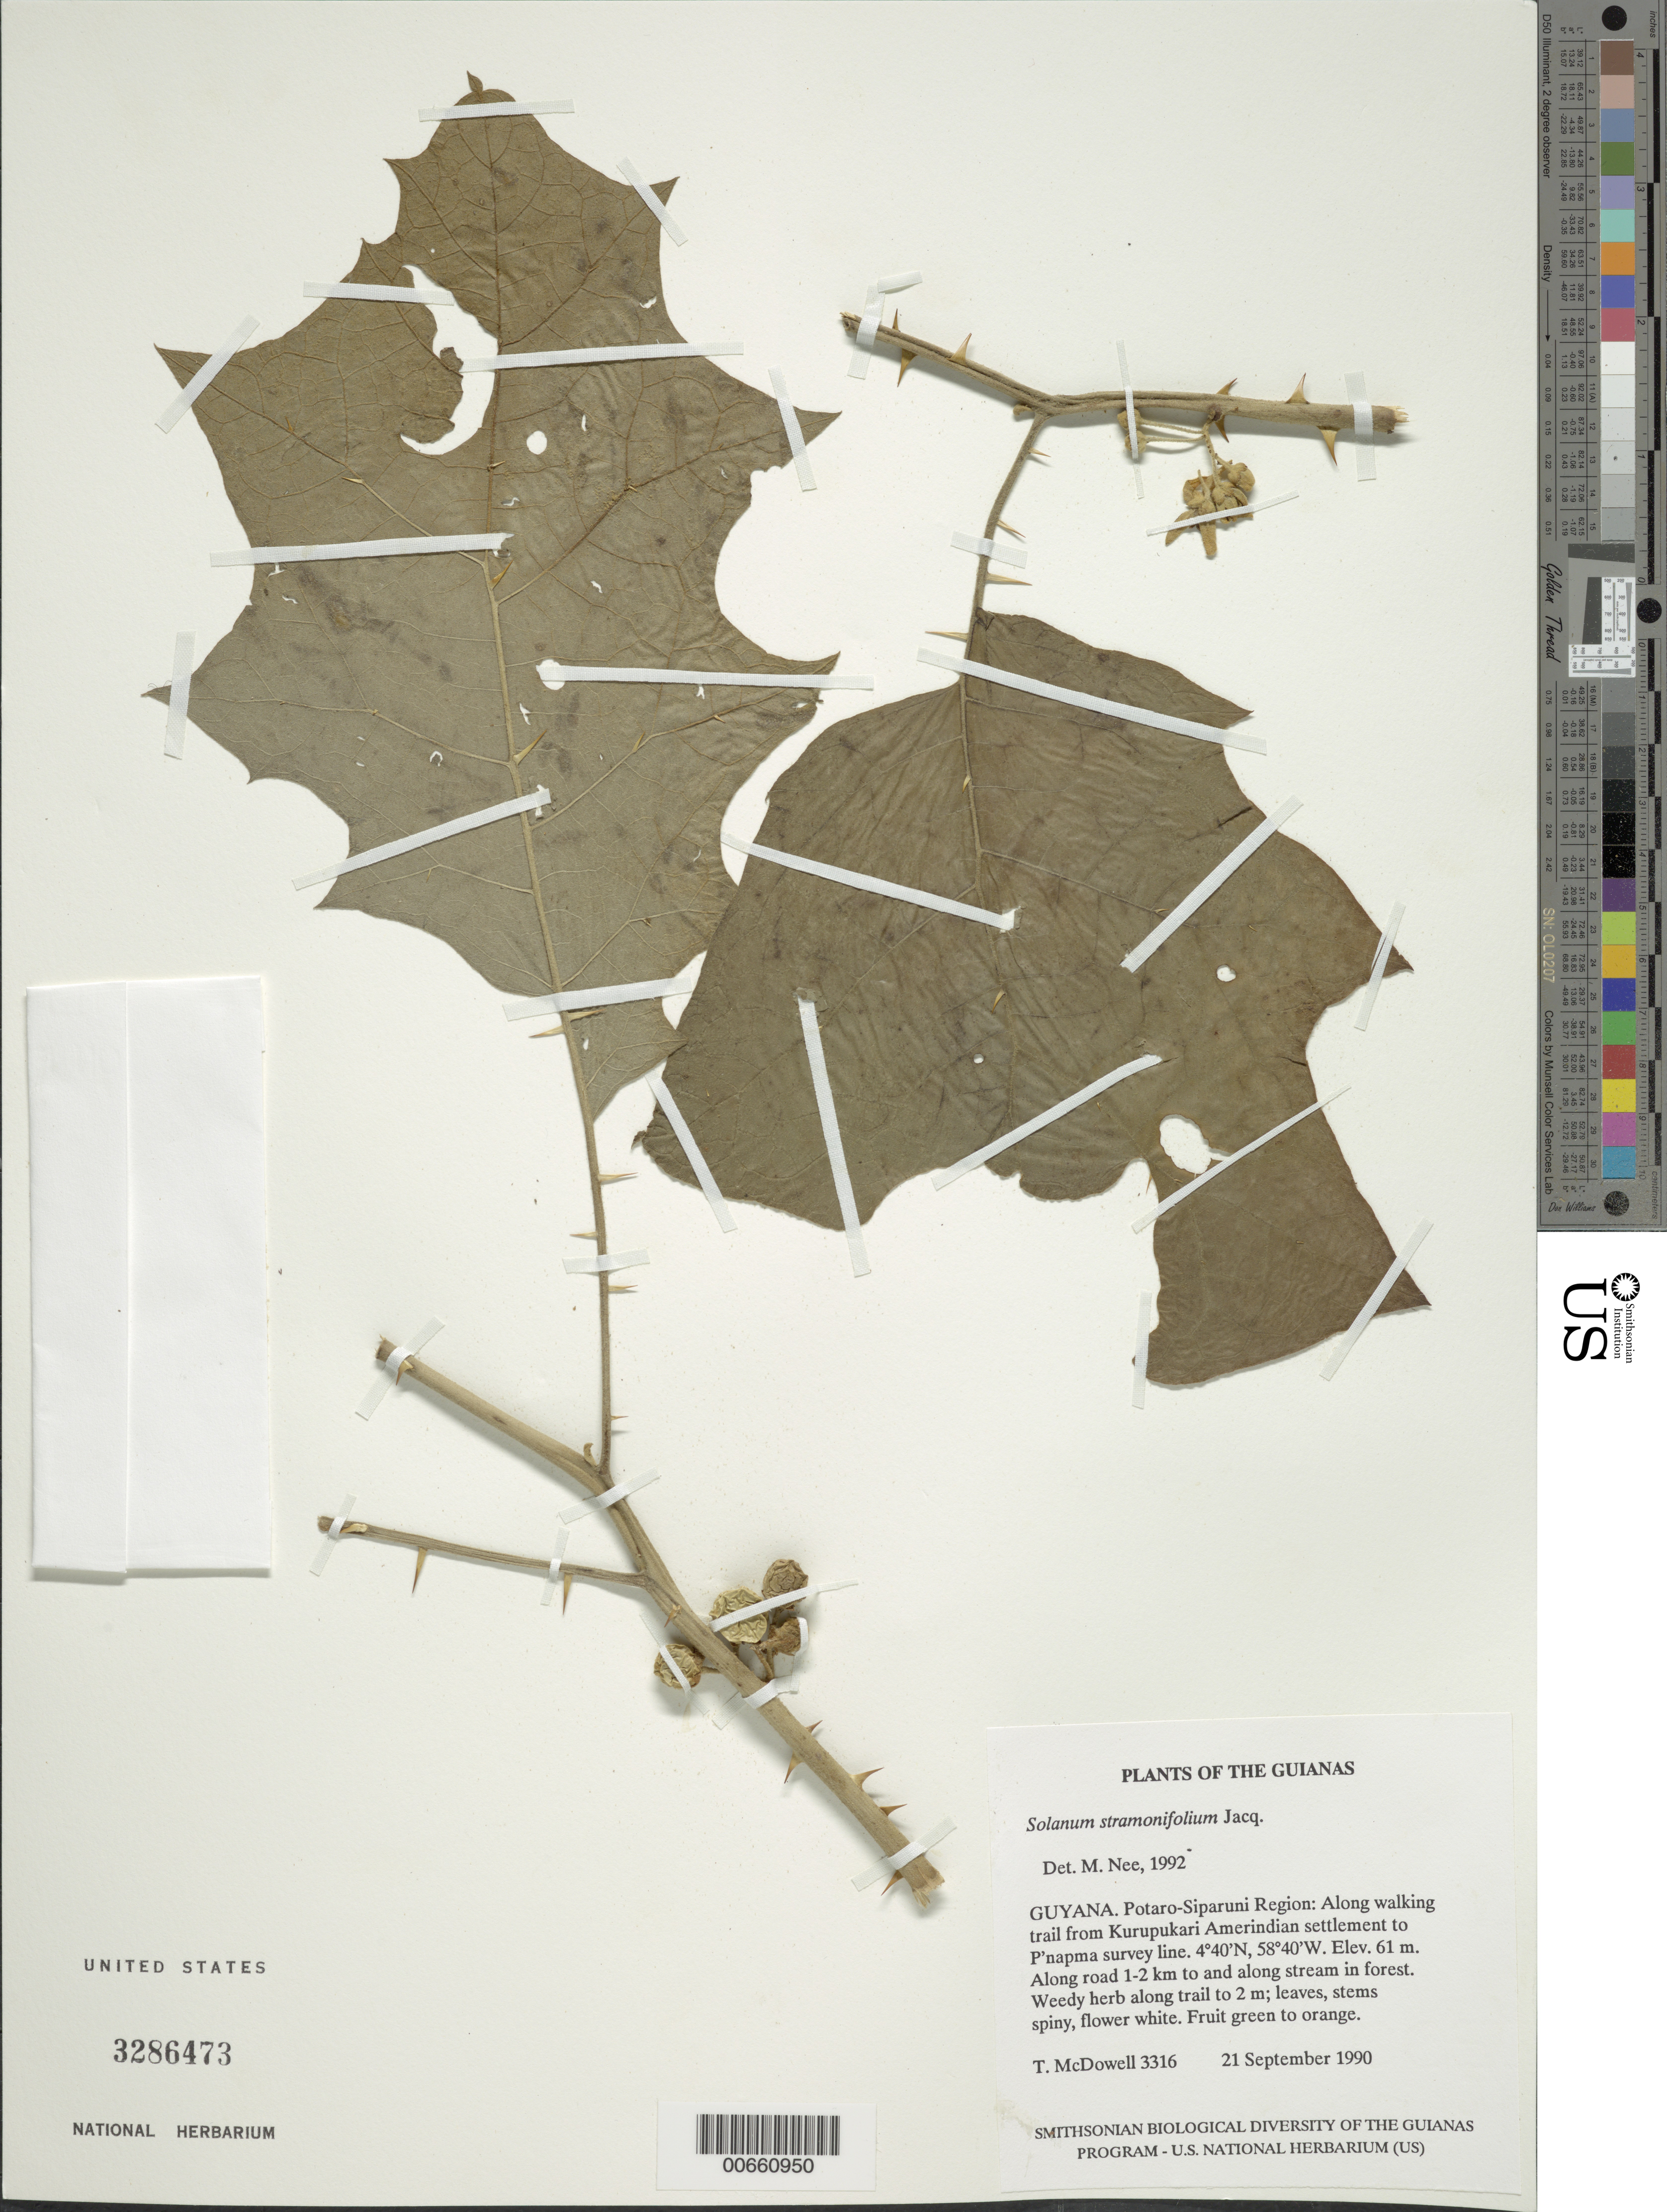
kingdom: Plantae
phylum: Tracheophyta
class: Magnoliopsida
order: Solanales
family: Solanaceae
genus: Solanum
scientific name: Solanum stramoniifolium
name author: Jacq.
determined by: Nee, Michael H.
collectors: T. McDowell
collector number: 3316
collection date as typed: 9 Sep 1990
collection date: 1990-09-09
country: Guyana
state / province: Potaro-Siparuni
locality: Trail from Kurupukari Amerindian settlement to Paranapanema survey line, 1-2 km from road. Iwokrama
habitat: Along road and stream in forest. Along trail.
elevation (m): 60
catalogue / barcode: US 3286473